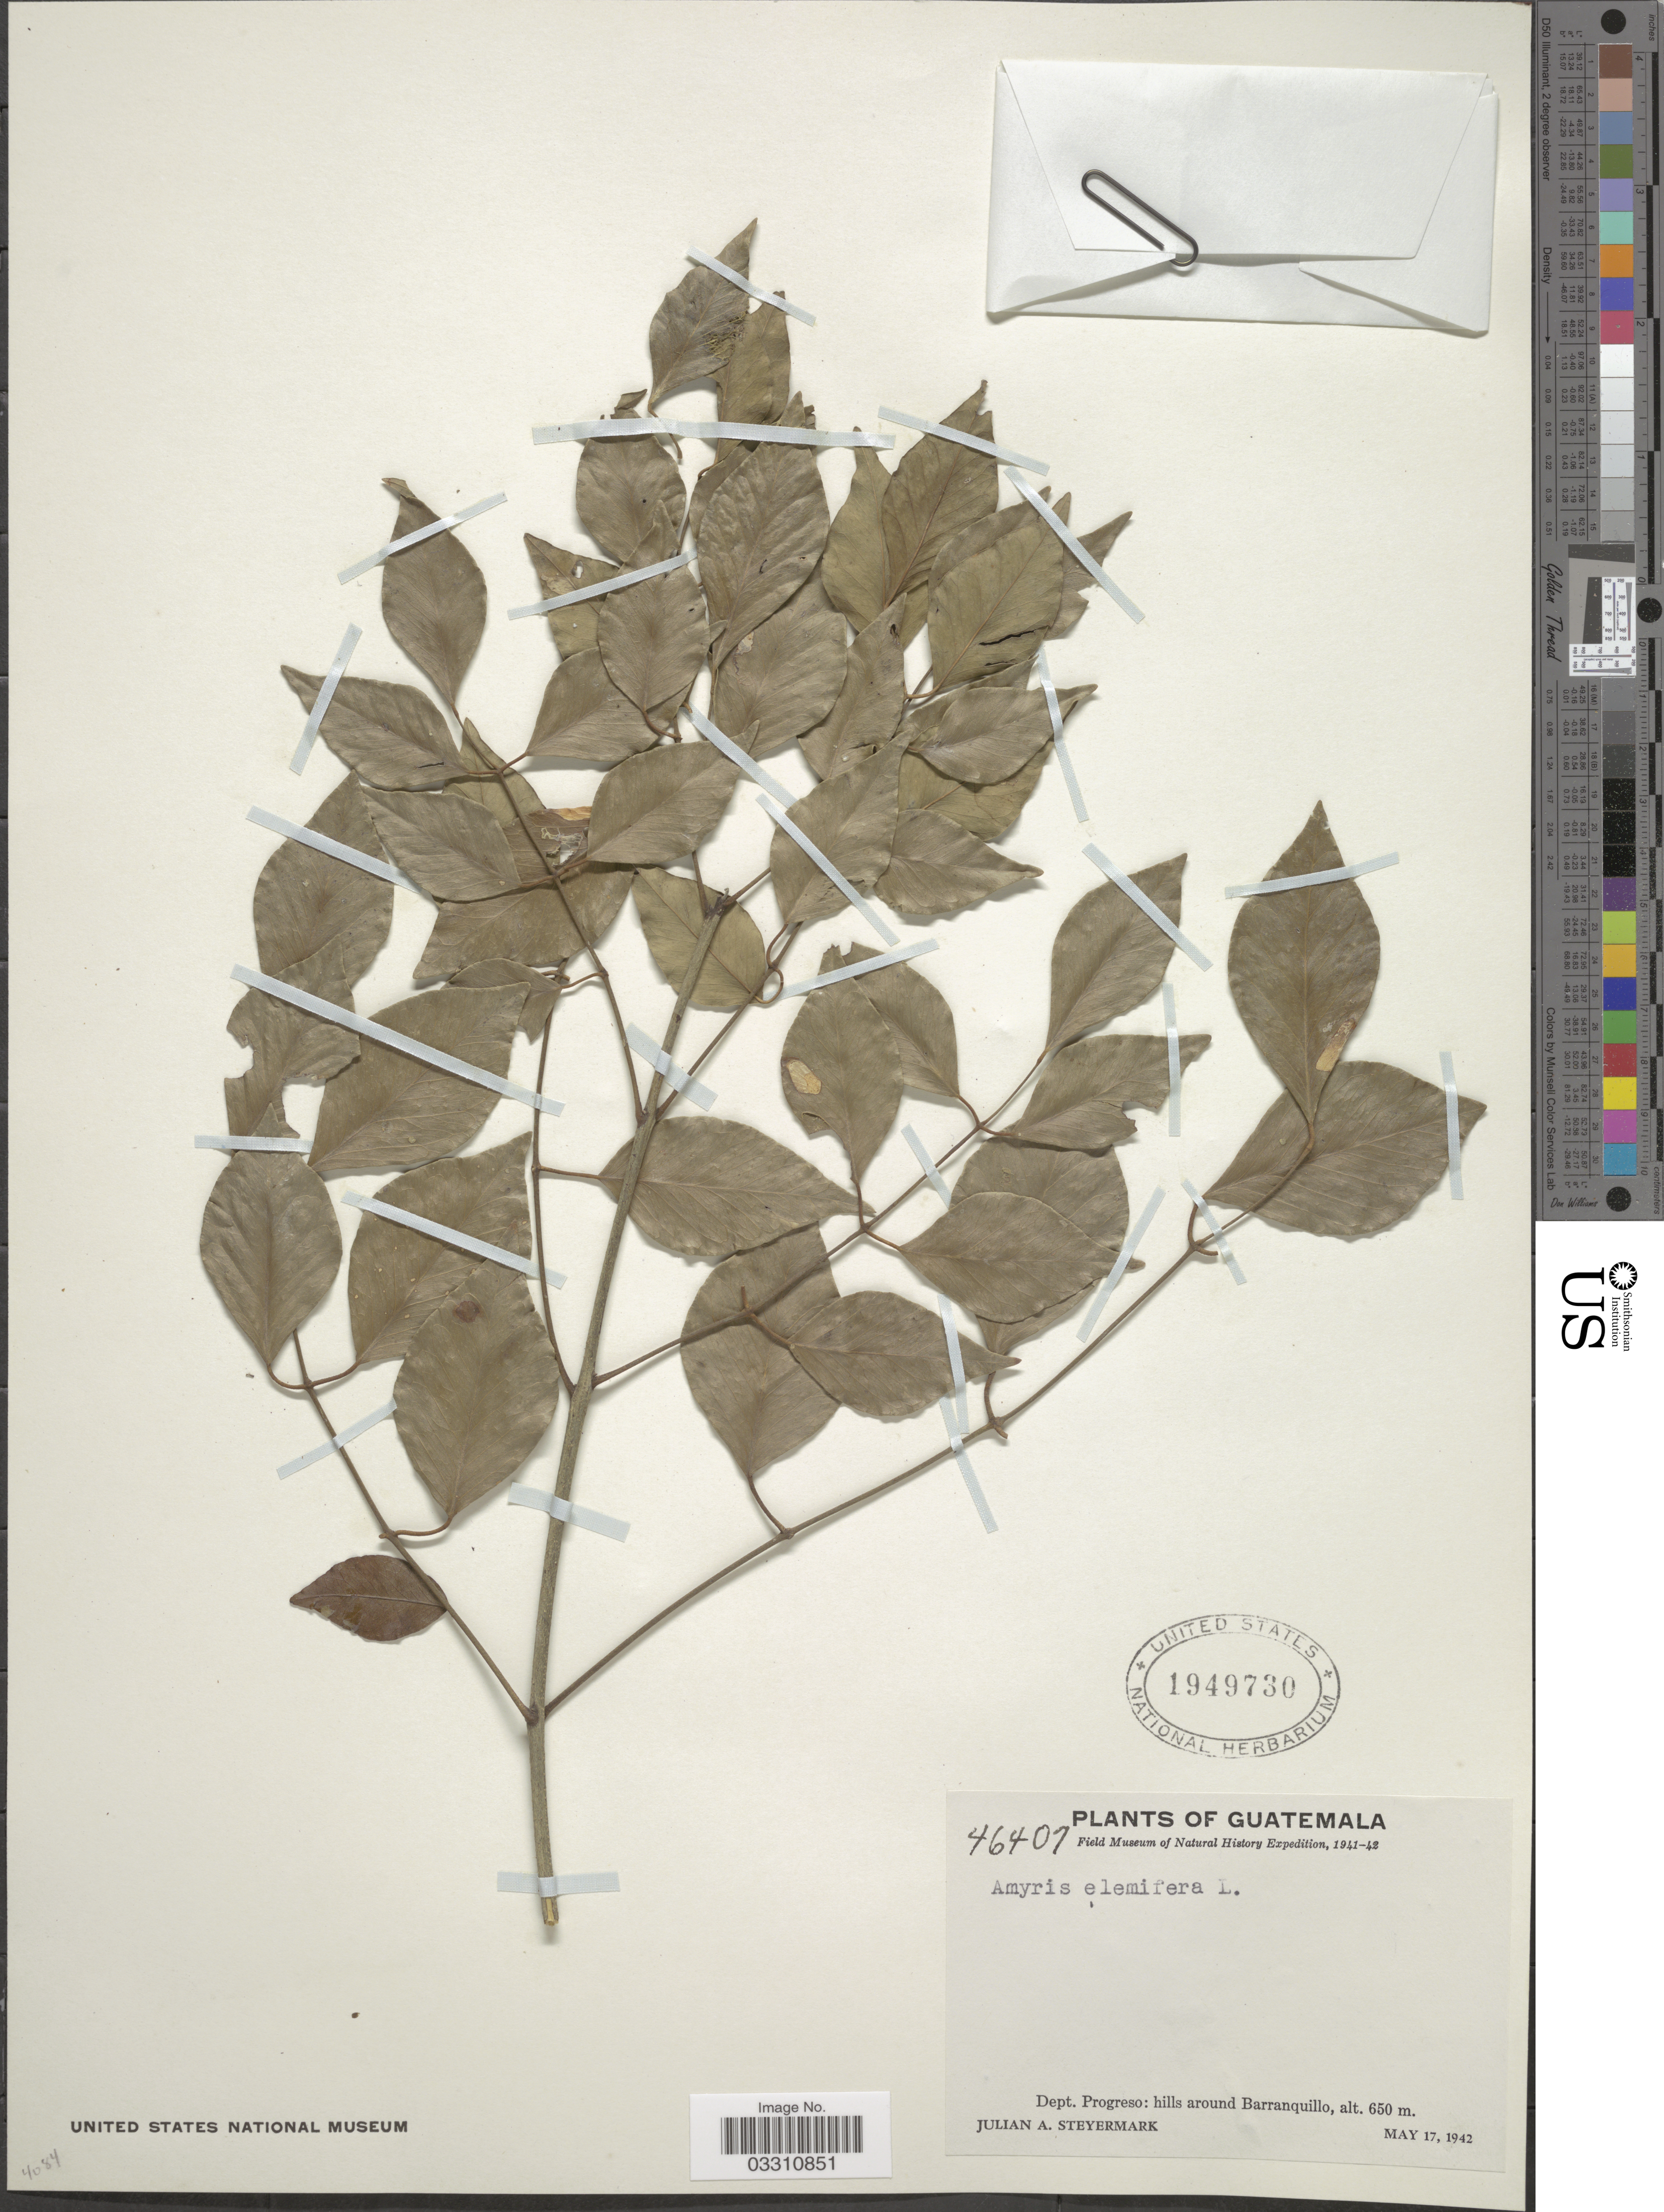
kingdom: Plantae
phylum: Tracheophyta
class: Magnoliopsida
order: Sapindales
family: Rutaceae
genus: Amyris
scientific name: Amyris elemifera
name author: L.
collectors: J. Steyermark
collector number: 46407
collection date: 1942-05-17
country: Guatemala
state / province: El Progreso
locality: Dept. Progreso: hills around Barranquillo.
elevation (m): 650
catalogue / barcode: US 1949730